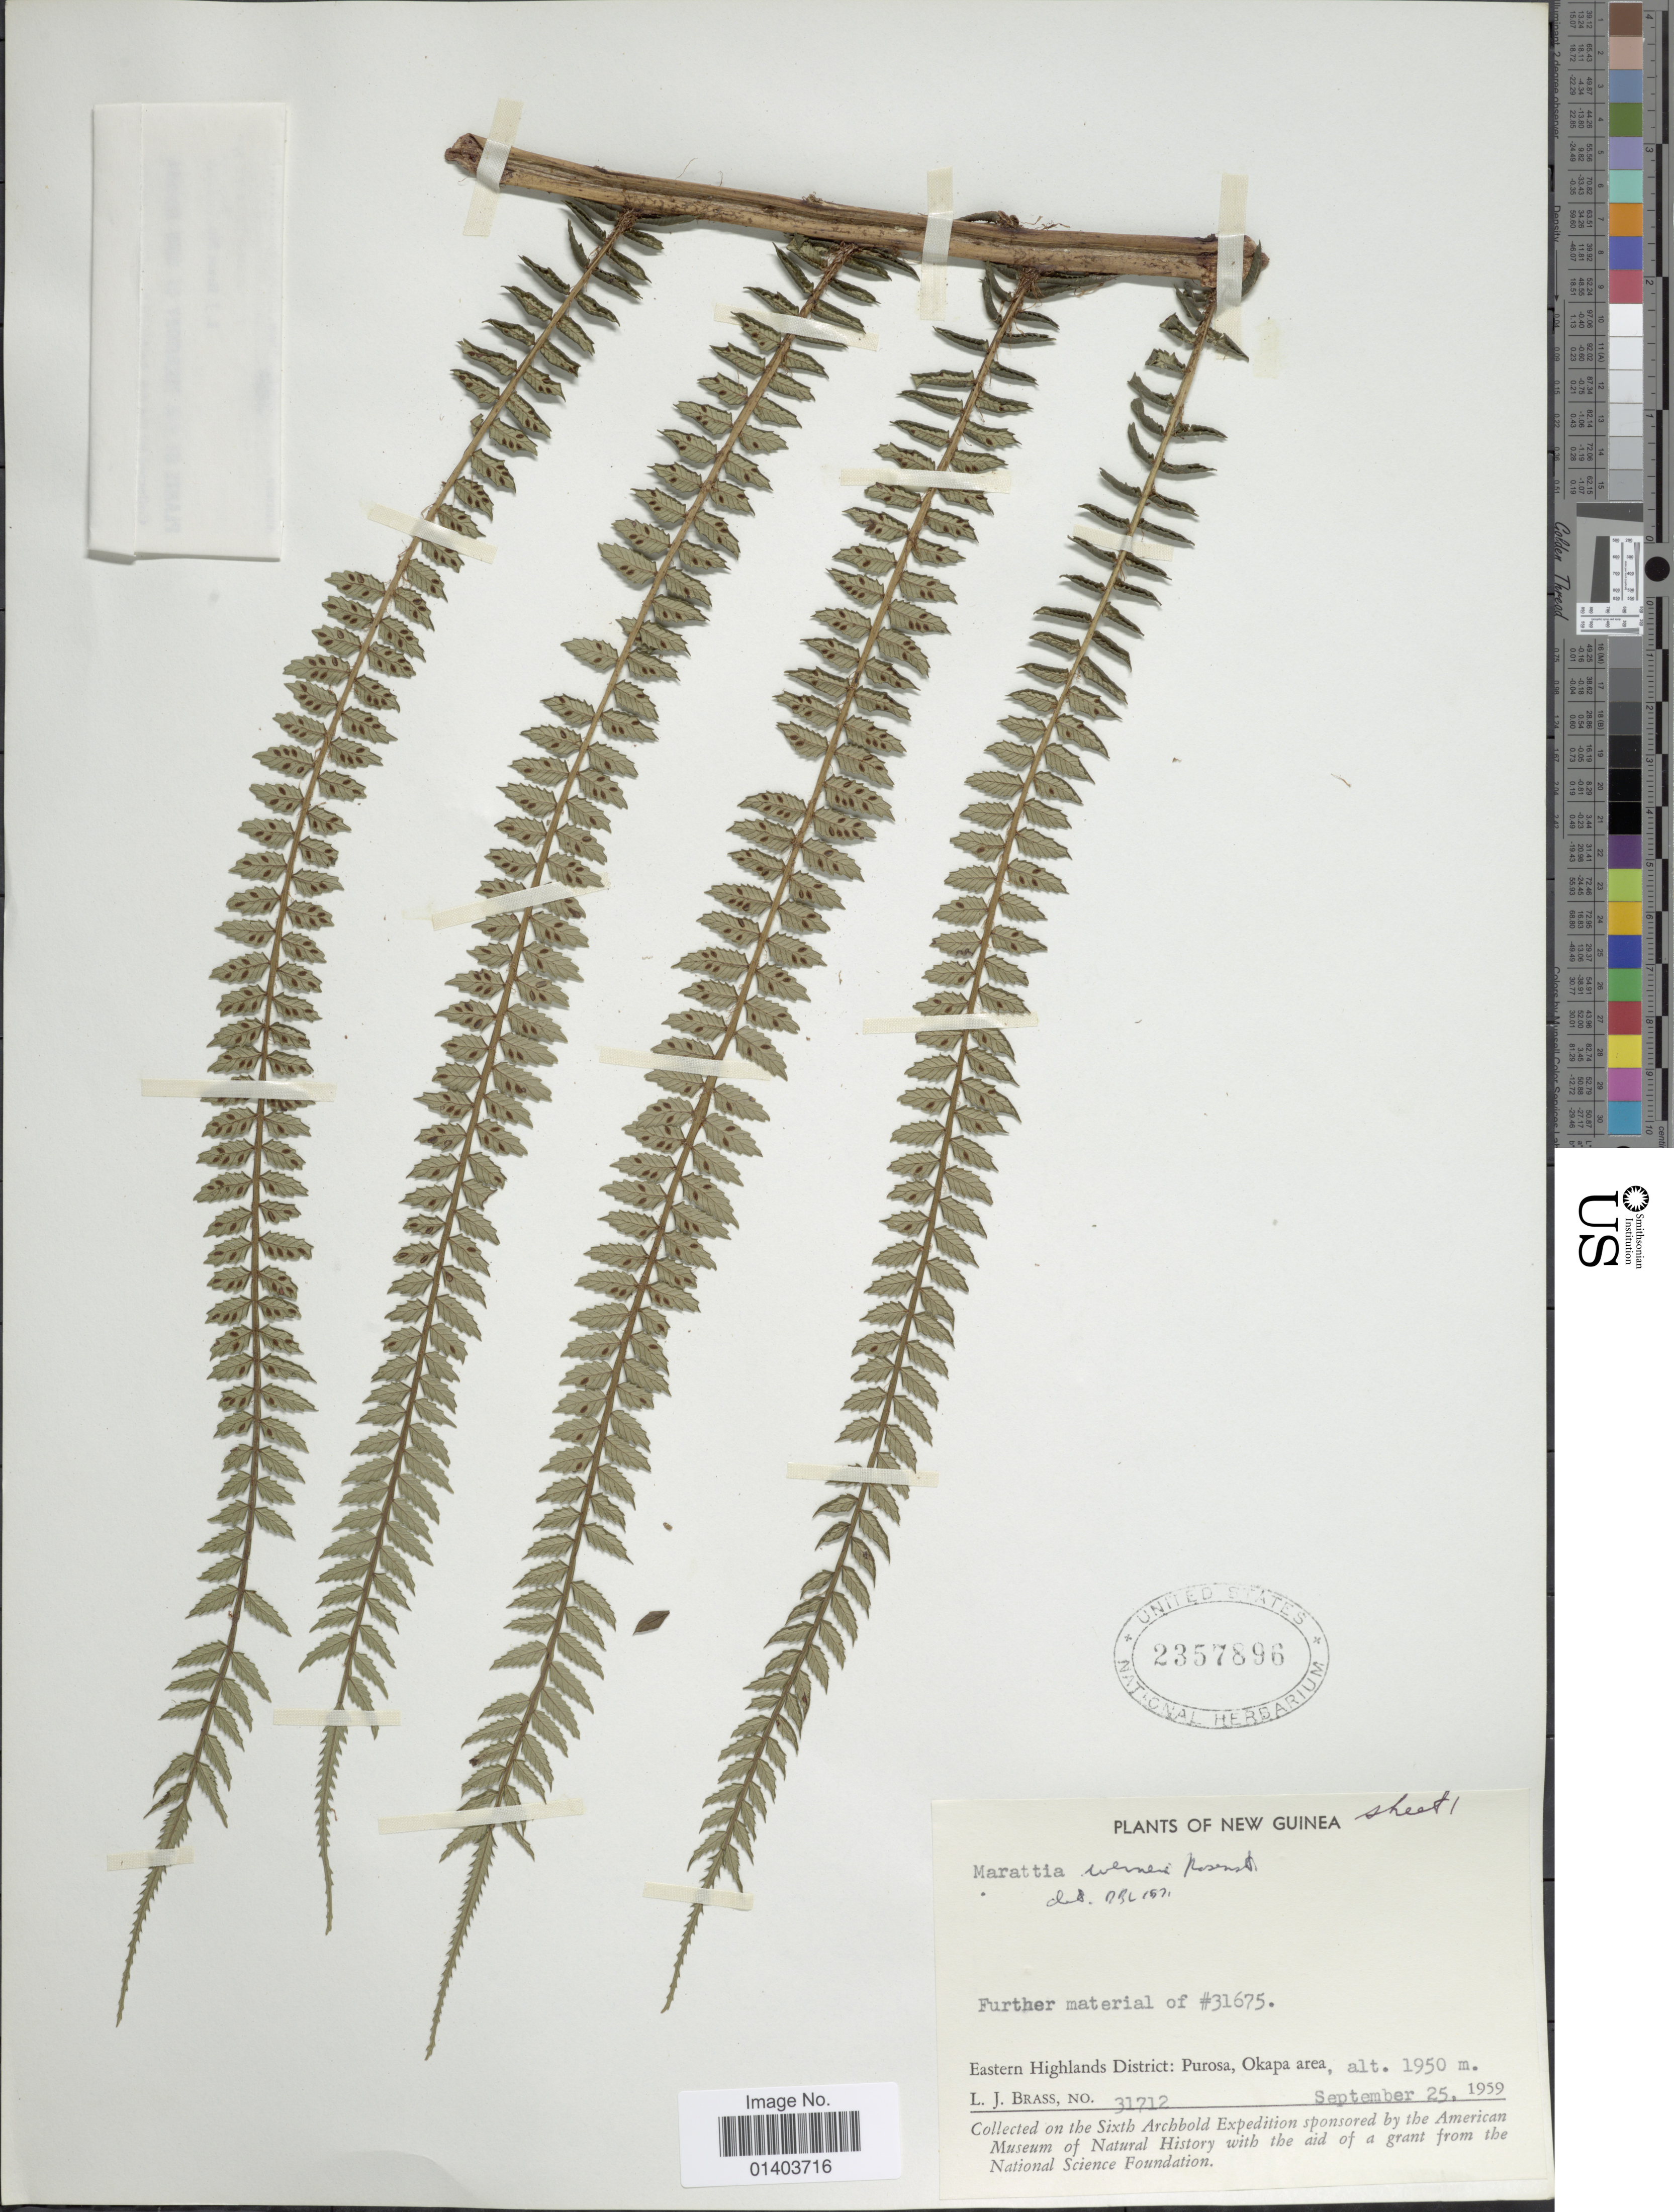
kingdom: Plantae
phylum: Tracheophyta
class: Polypodiopsida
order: Marattiales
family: Marattiaceae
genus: Ptisana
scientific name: Ptisana melanesica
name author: (Kuhn) Murdock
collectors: L. J. Brass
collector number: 31712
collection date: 1959-09-25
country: Papua New Guinea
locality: New Guinea, Eastern Highlands District: Purosa, Okapa area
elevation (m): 1950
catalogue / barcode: US 2357896